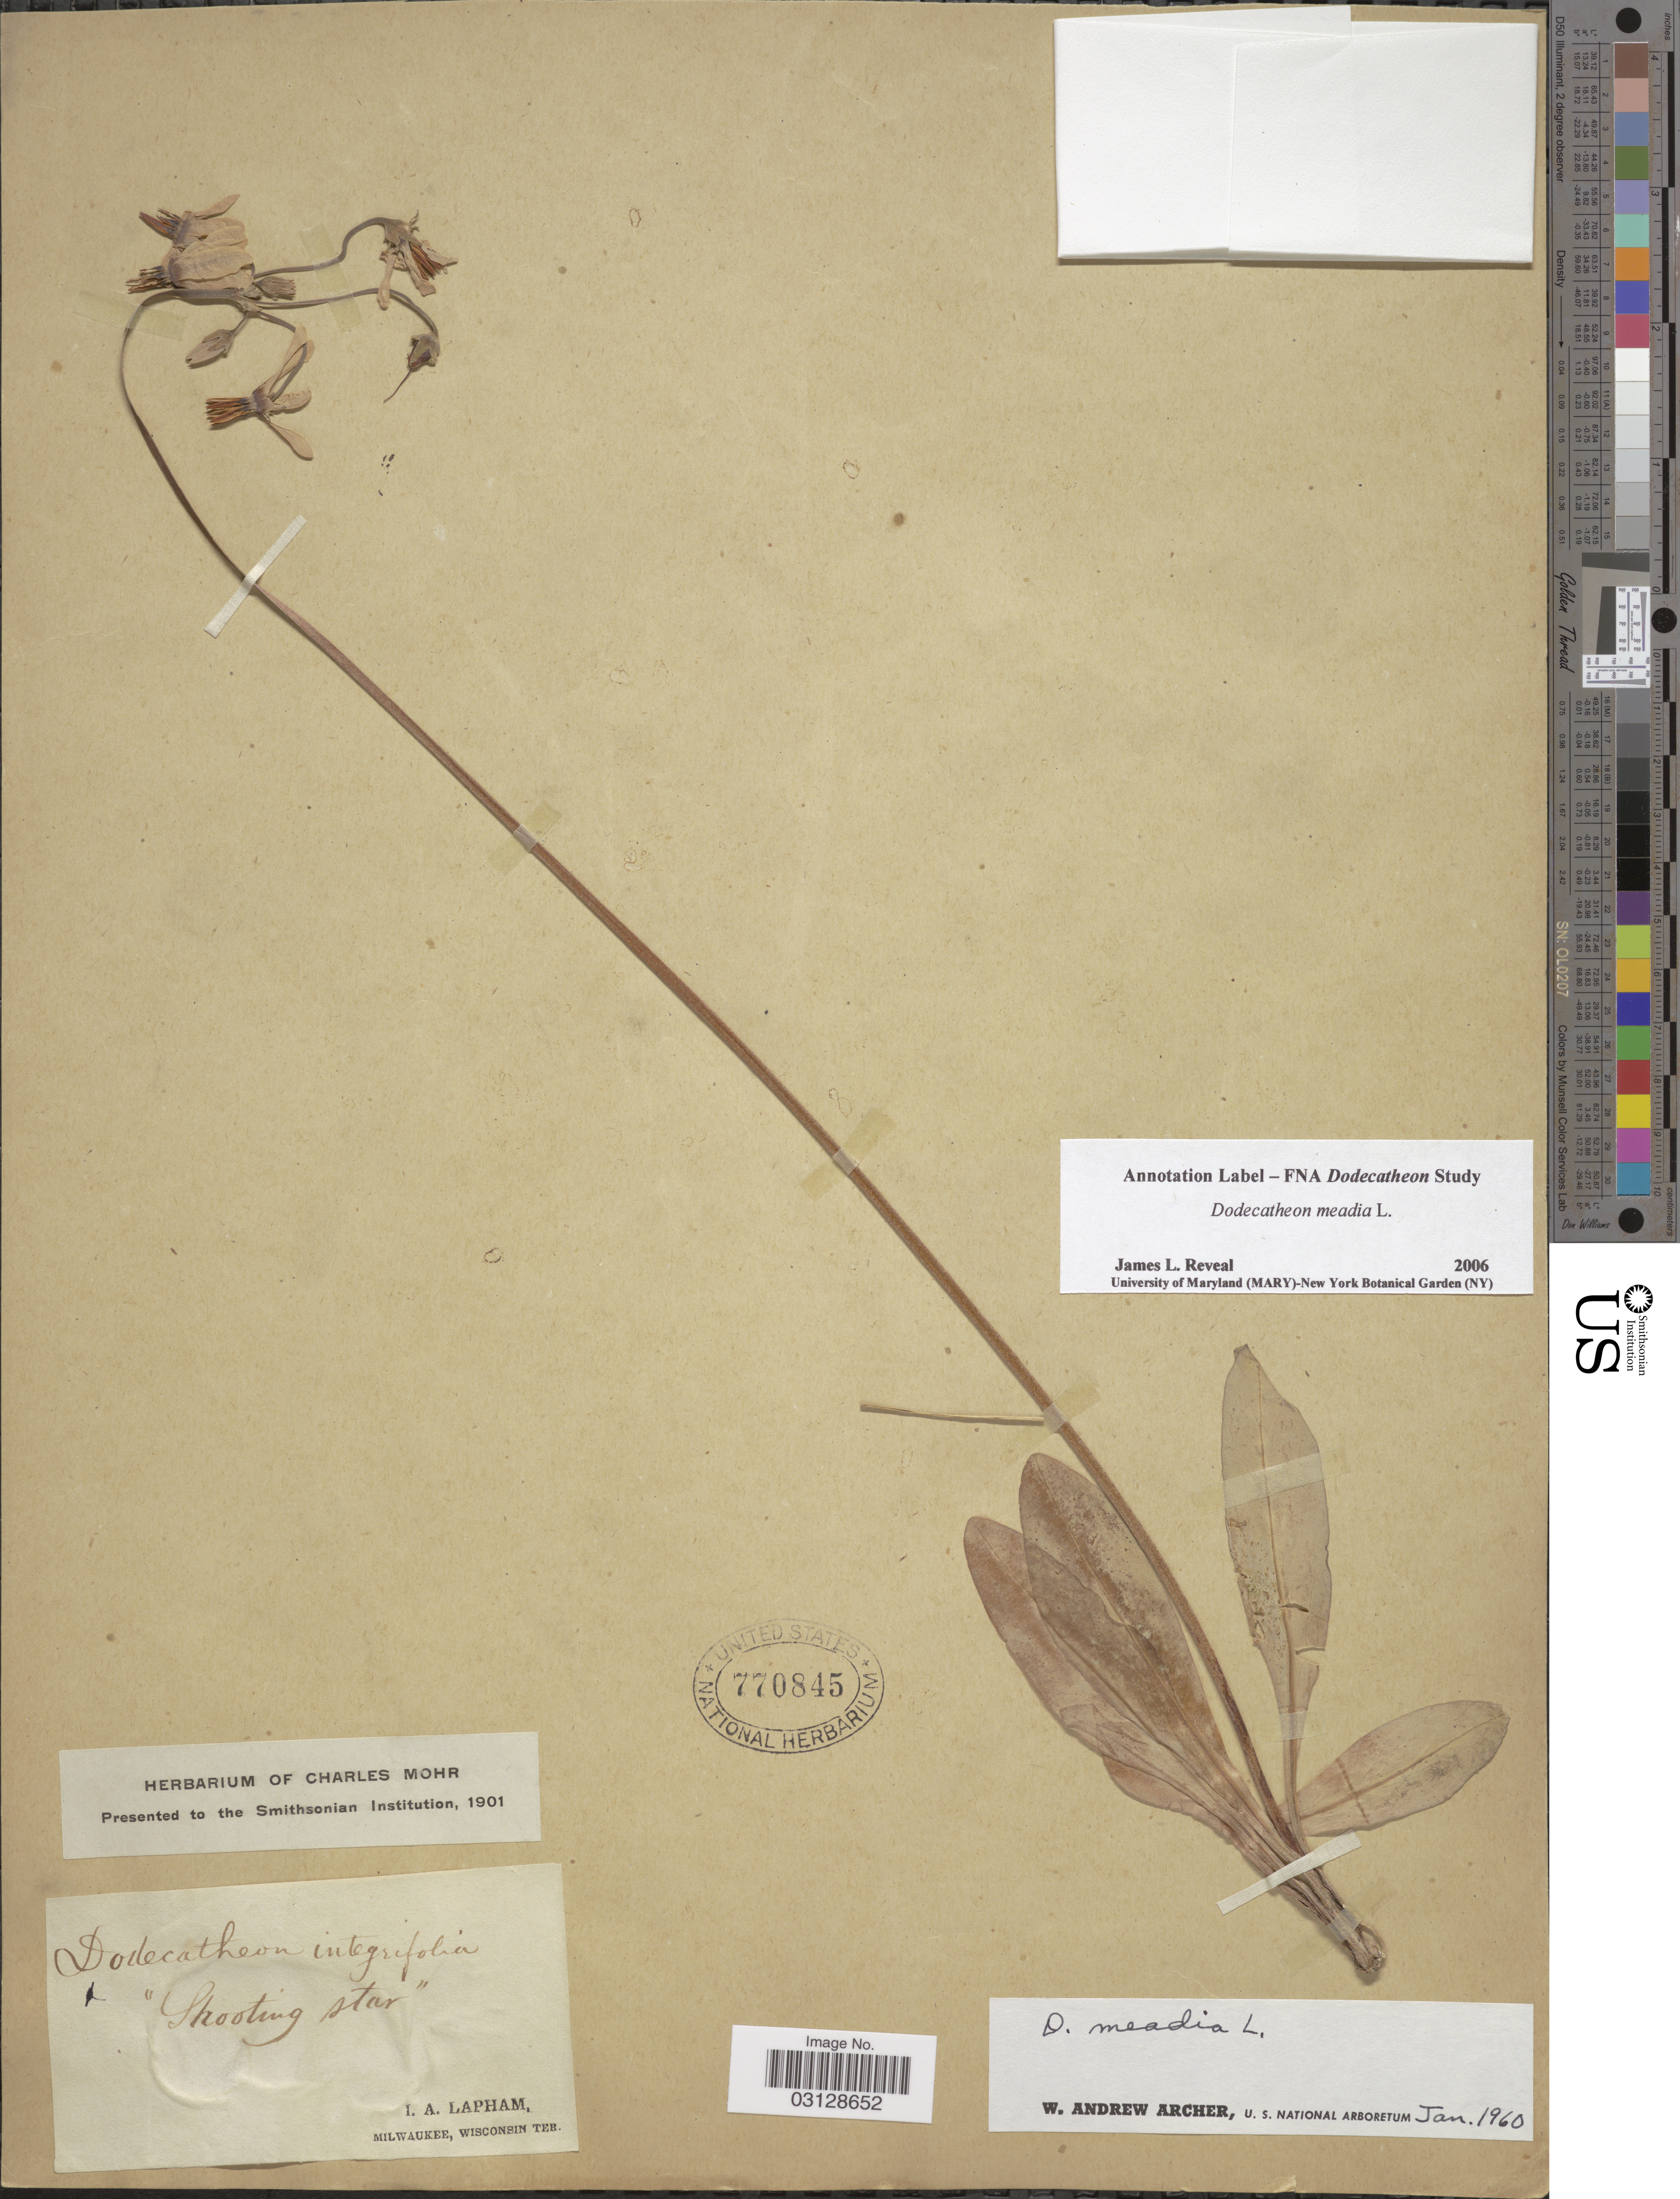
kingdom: Plantae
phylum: Tracheophyta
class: Magnoliopsida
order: Ericales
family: Primulaceae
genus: Dodecatheon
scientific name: Dodecatheon meadia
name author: L.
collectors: I. Lapham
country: United States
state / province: Wisconsin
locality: Milwaukee, Wisconsin Ter [unsure placement]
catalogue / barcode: US 770845